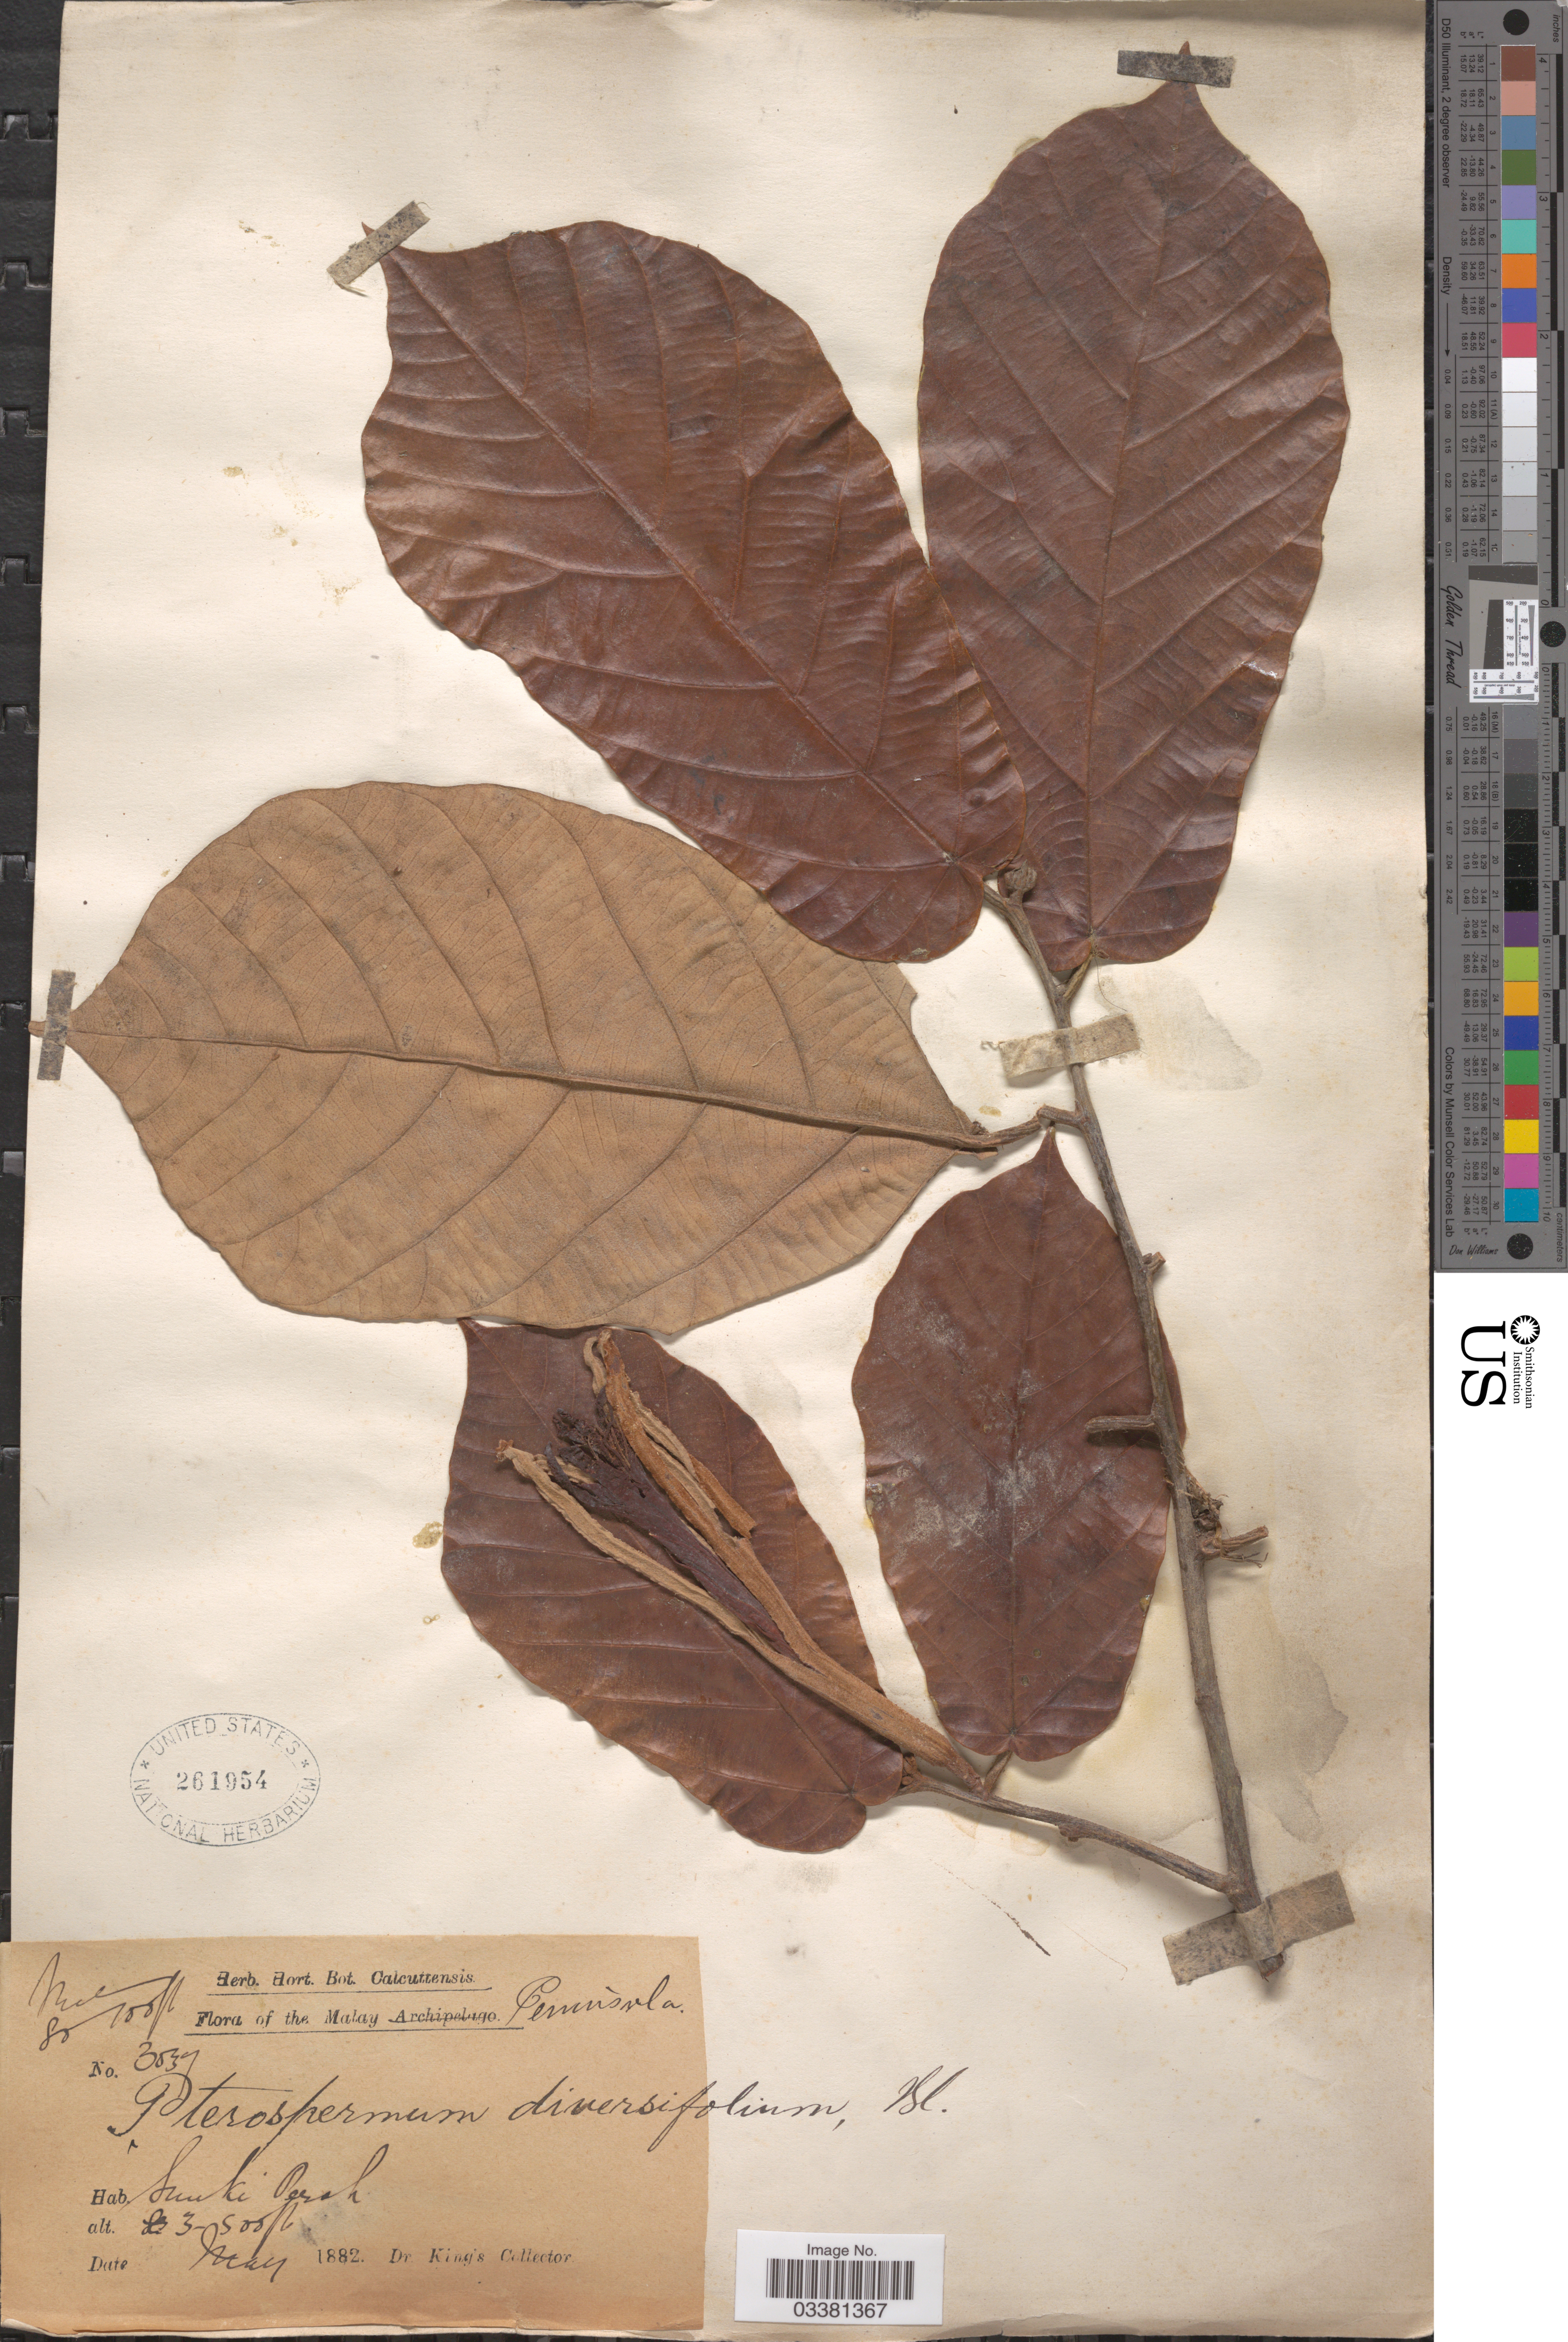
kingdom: Plantae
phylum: Tracheophyta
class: Magnoliopsida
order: Malvales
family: Malvaceae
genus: Pterospermum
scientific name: Pterospermum diversifolium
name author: Blume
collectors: Dr. King's collector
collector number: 3039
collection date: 1882-05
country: Malaysia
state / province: Perak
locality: Malay Peninsula. Sunki Perak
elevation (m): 91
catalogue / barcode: US 261954